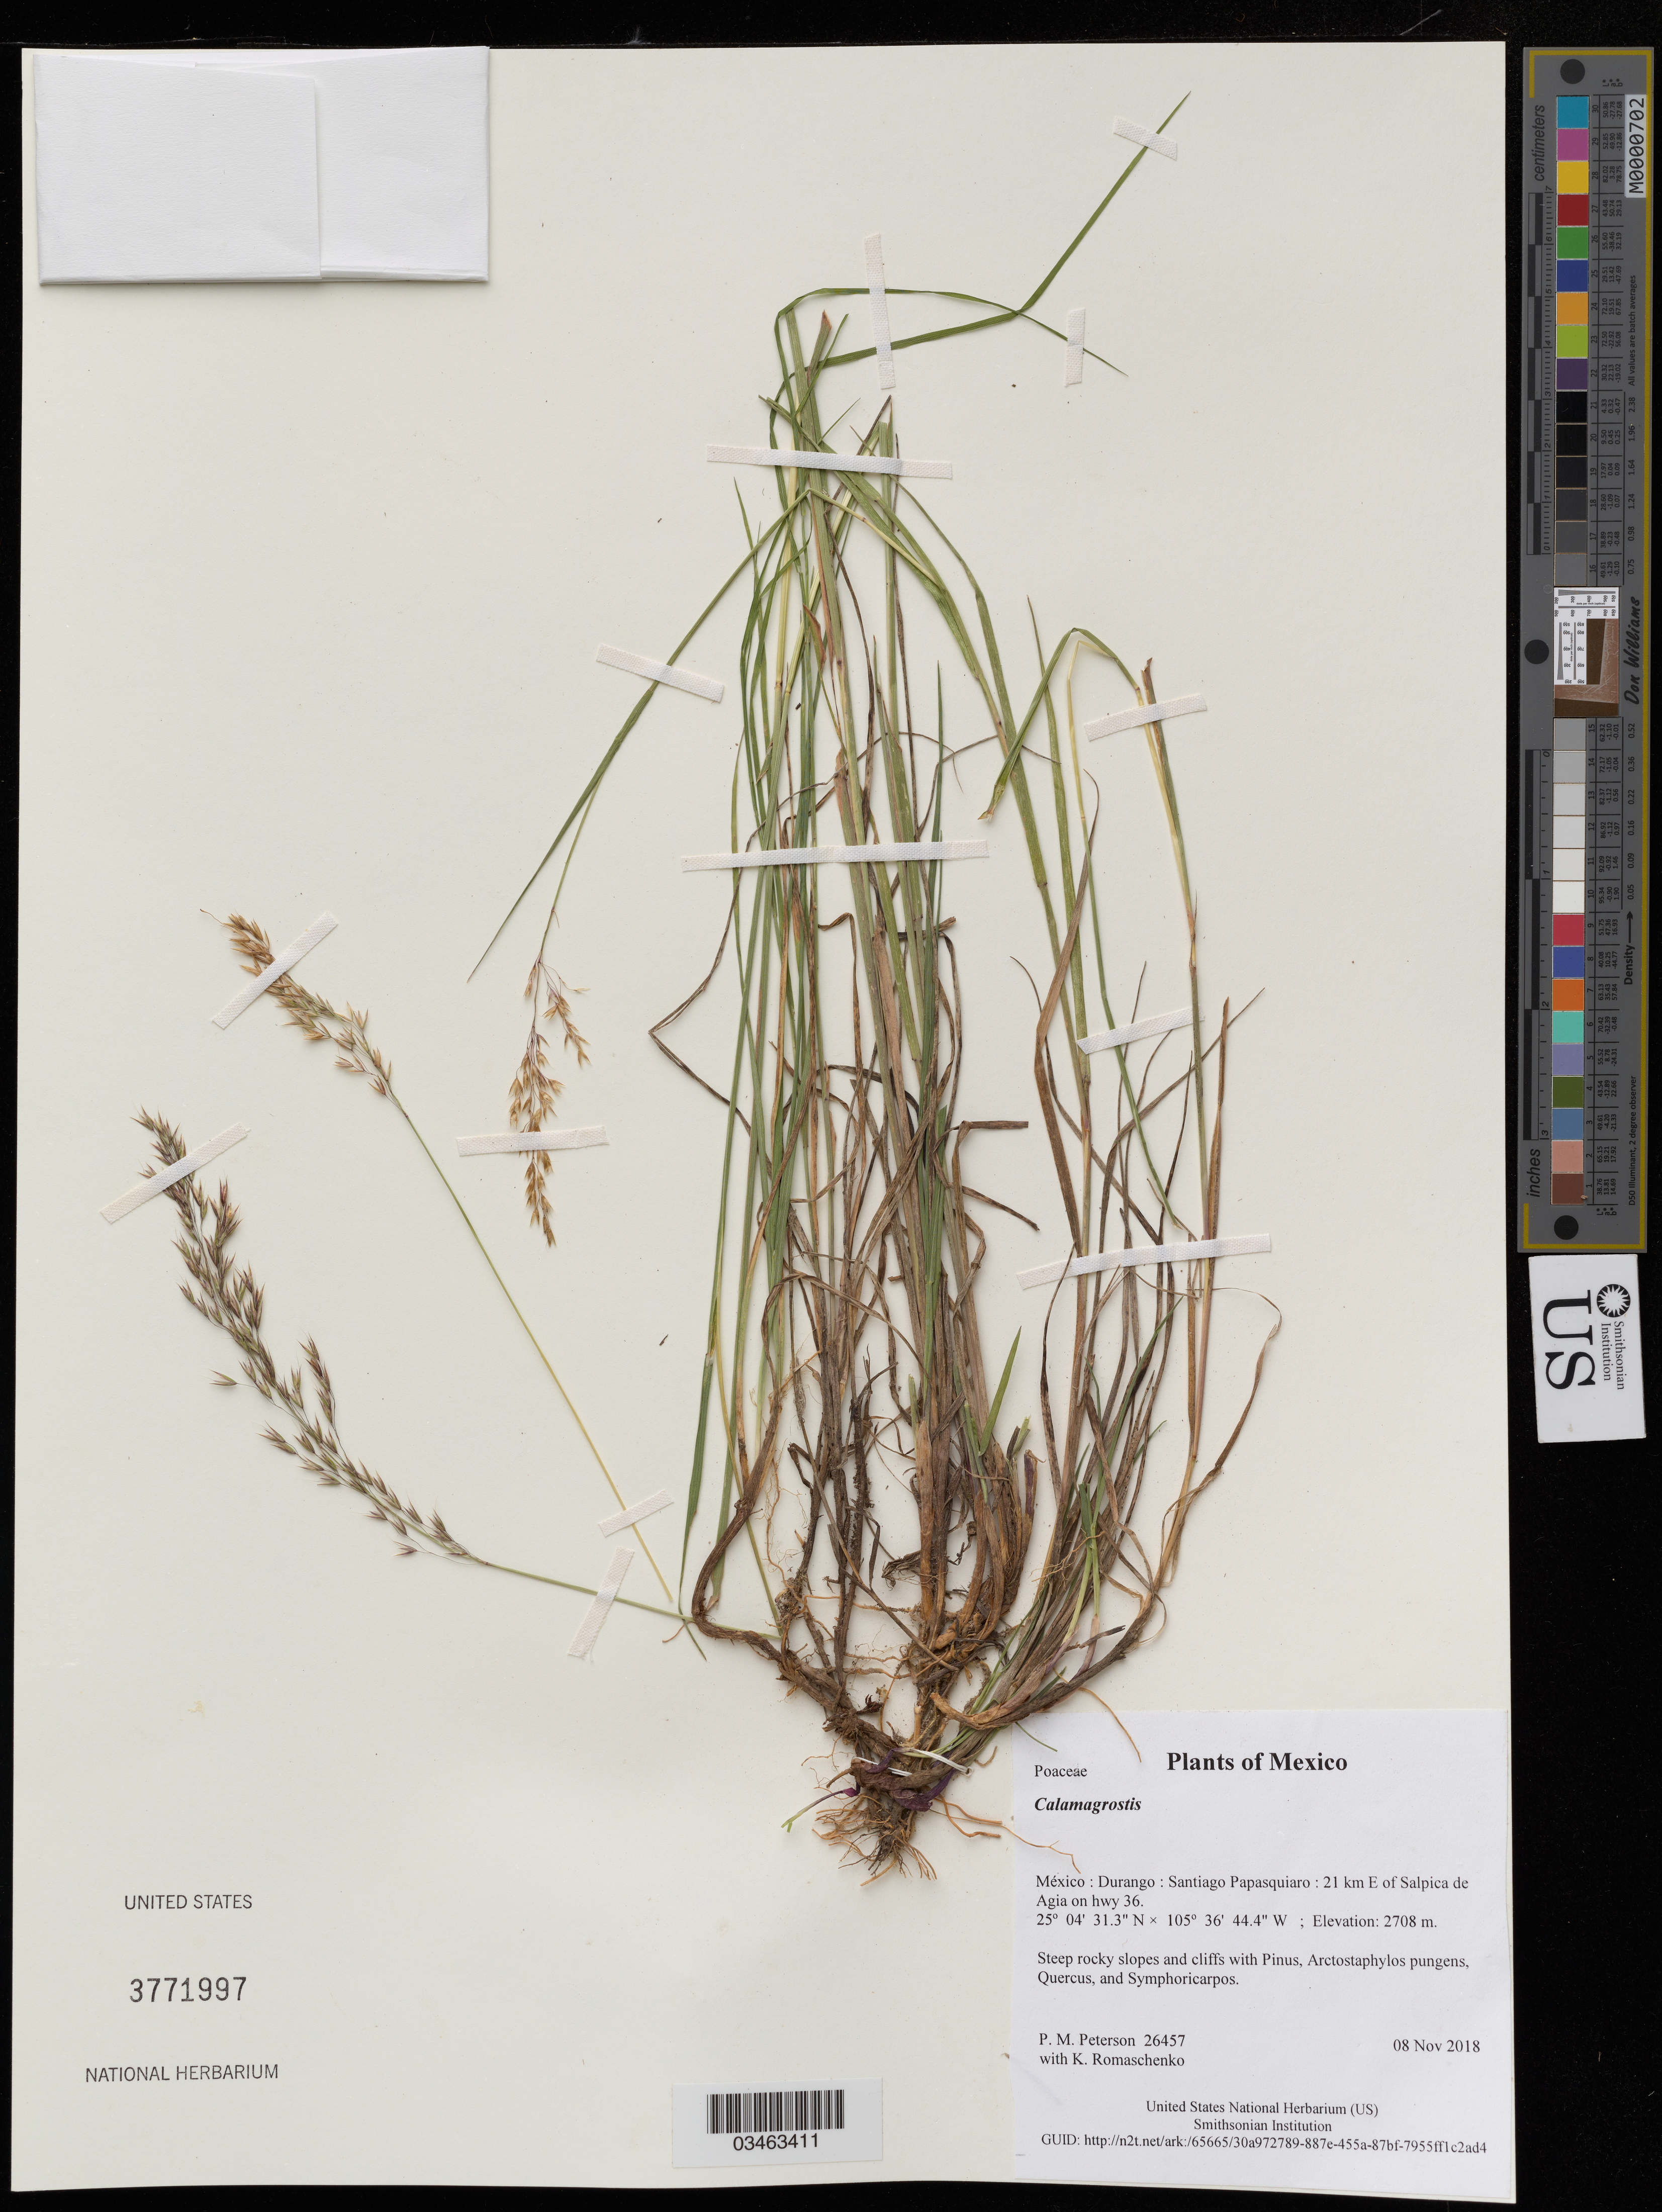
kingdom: Plantae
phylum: Tracheophyta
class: Liliopsida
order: Poales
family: Poaceae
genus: Calamagrostis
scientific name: Calamagrostis sp.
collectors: P. M. Peterson & K. Romaschenko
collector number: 26457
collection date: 2018-11-08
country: México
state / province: Durango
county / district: Santiago Papasquiaro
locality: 21 km E of Salpica de Agia on hwy 36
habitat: Steep rocky slopes and cliffs with Pinus, Arctostaphylos pungens, Quercus, and Symphoricarpos.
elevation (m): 2708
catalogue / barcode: US 3771997